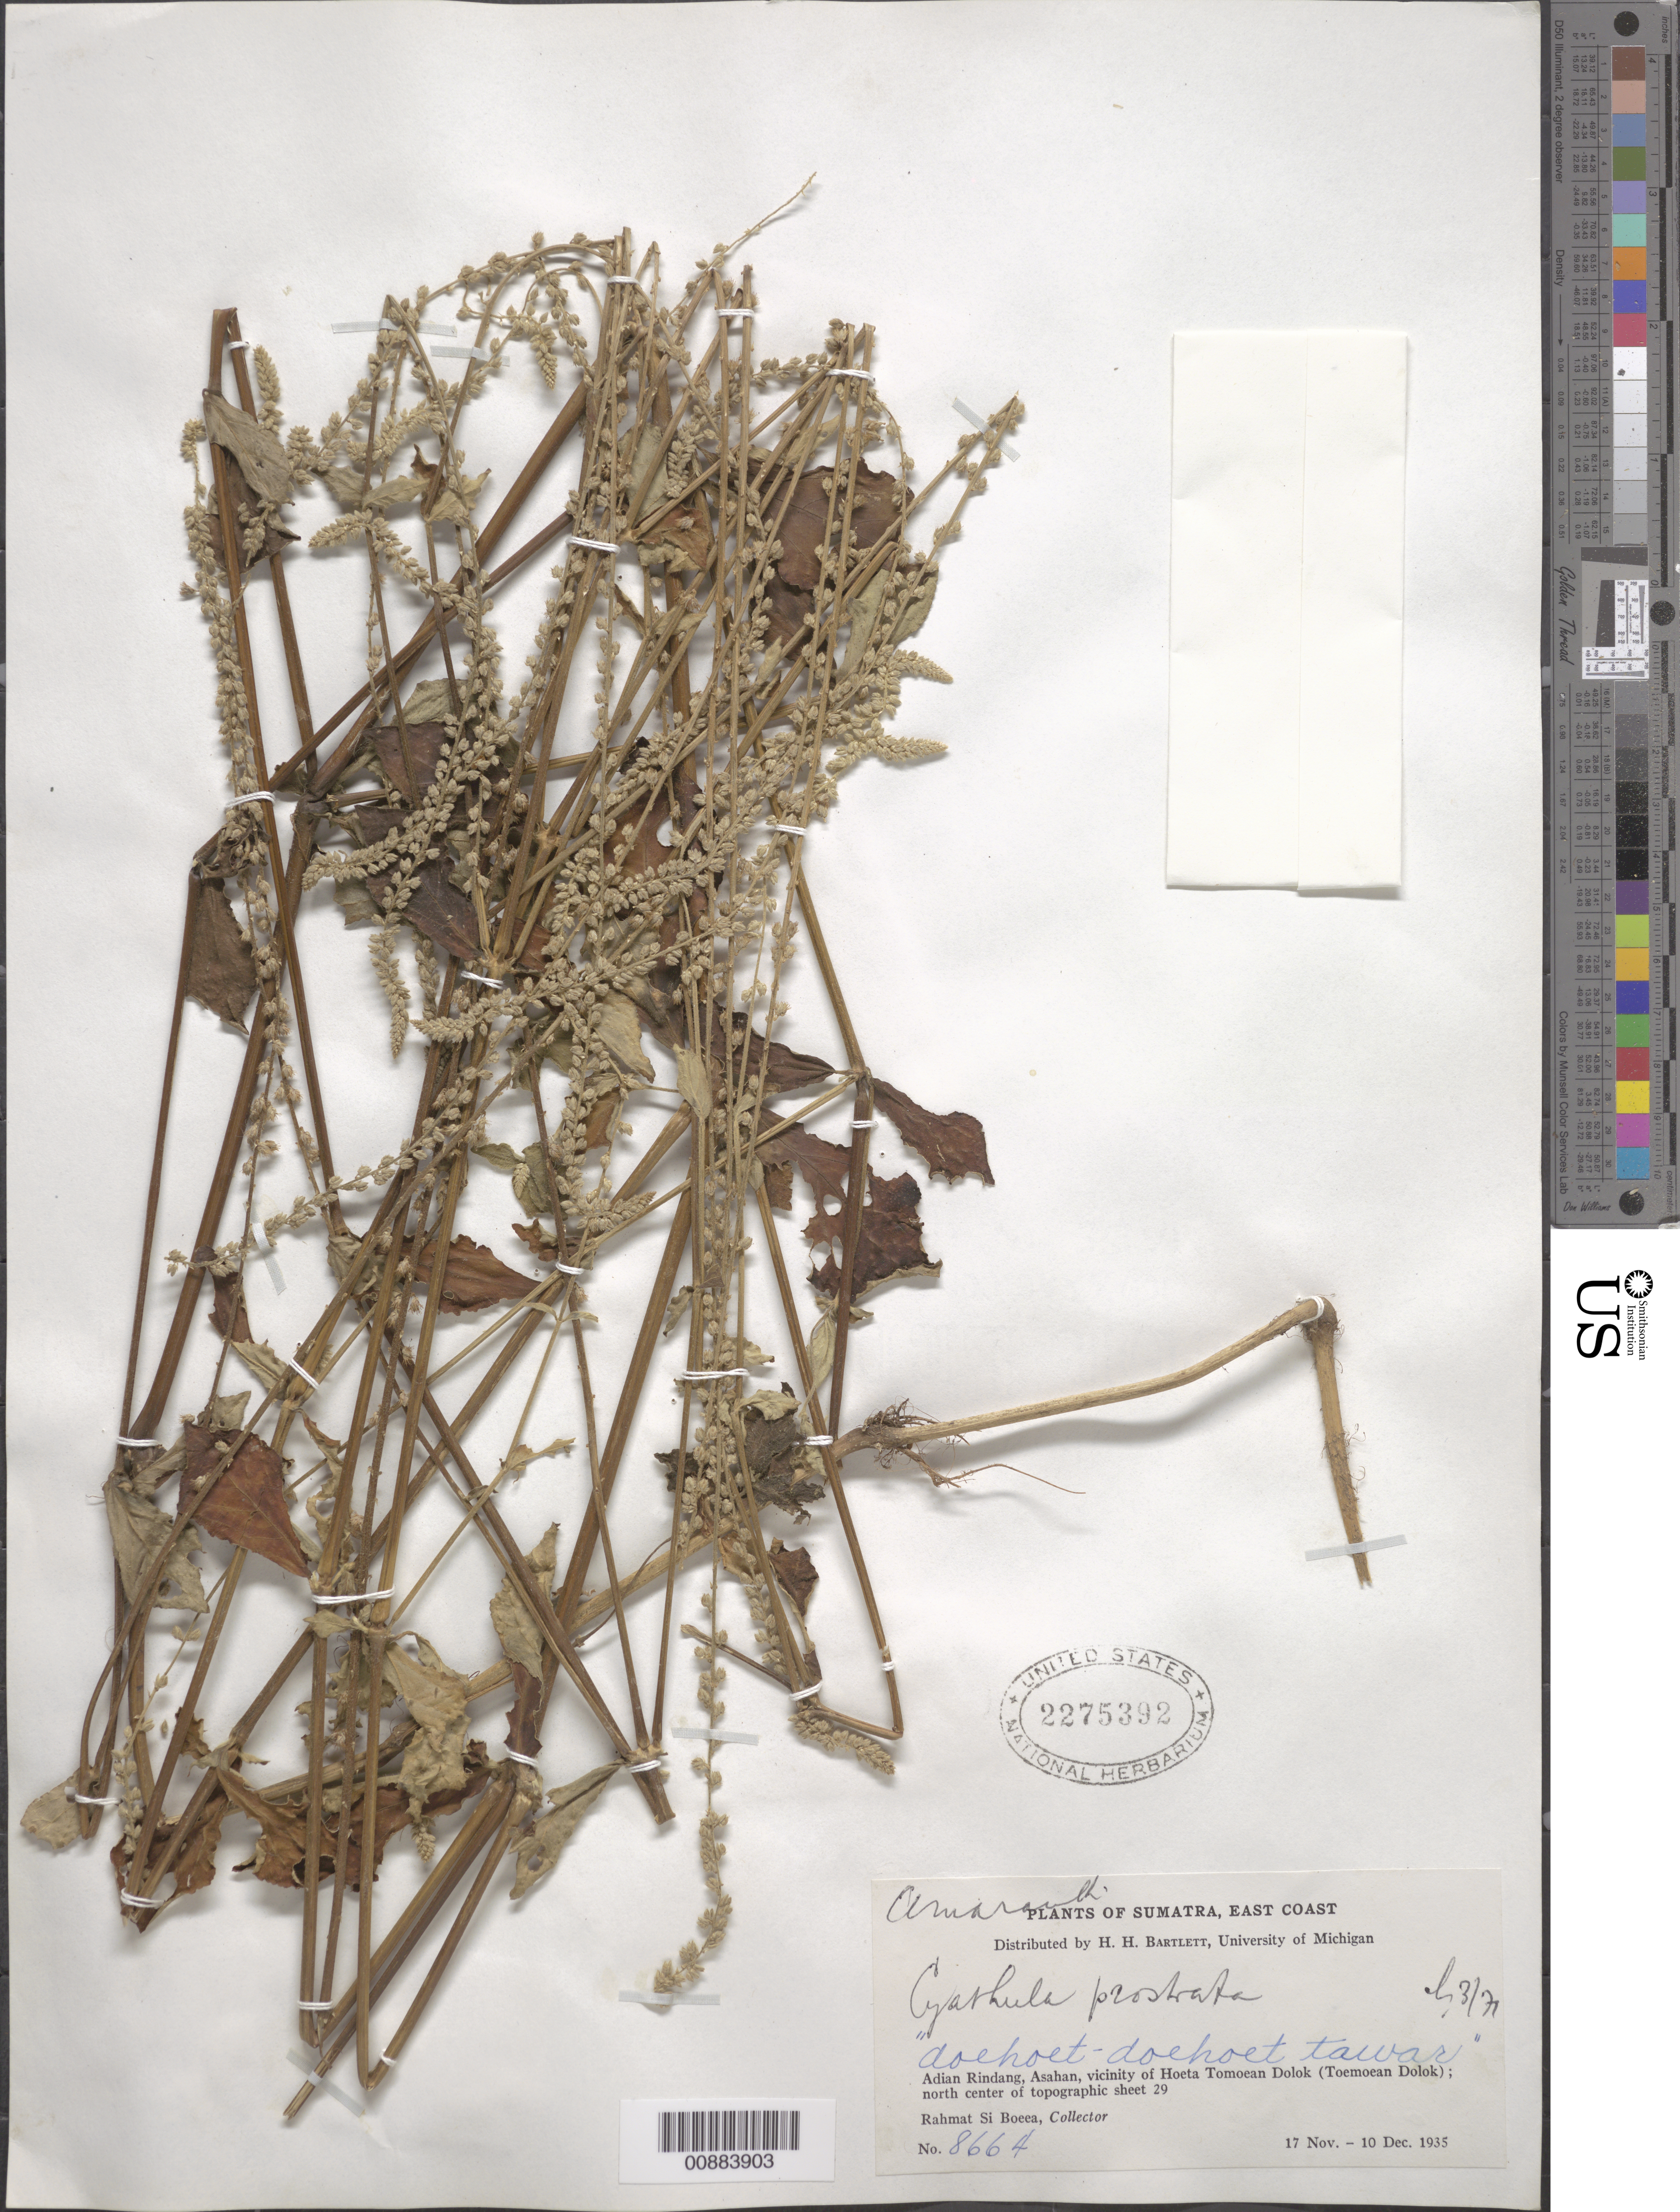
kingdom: Plantae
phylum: Tracheophyta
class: Magnoliopsida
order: Caryophyllales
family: Amaranthaceae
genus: Cyathula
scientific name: Cyathula prostrata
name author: (L.) Blume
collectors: Rahmat Si Boeea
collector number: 8664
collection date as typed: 17 Nov 1935 to 10 Dec 1935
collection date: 1935-11-17/1935-12-10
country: Indonesia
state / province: Sumatra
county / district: Aceh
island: Sumatra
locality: Adian Rindang, Asahan, vicinity of Hoeta Tomoean Dolok (Toemoean Dolok)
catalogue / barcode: US 2275392